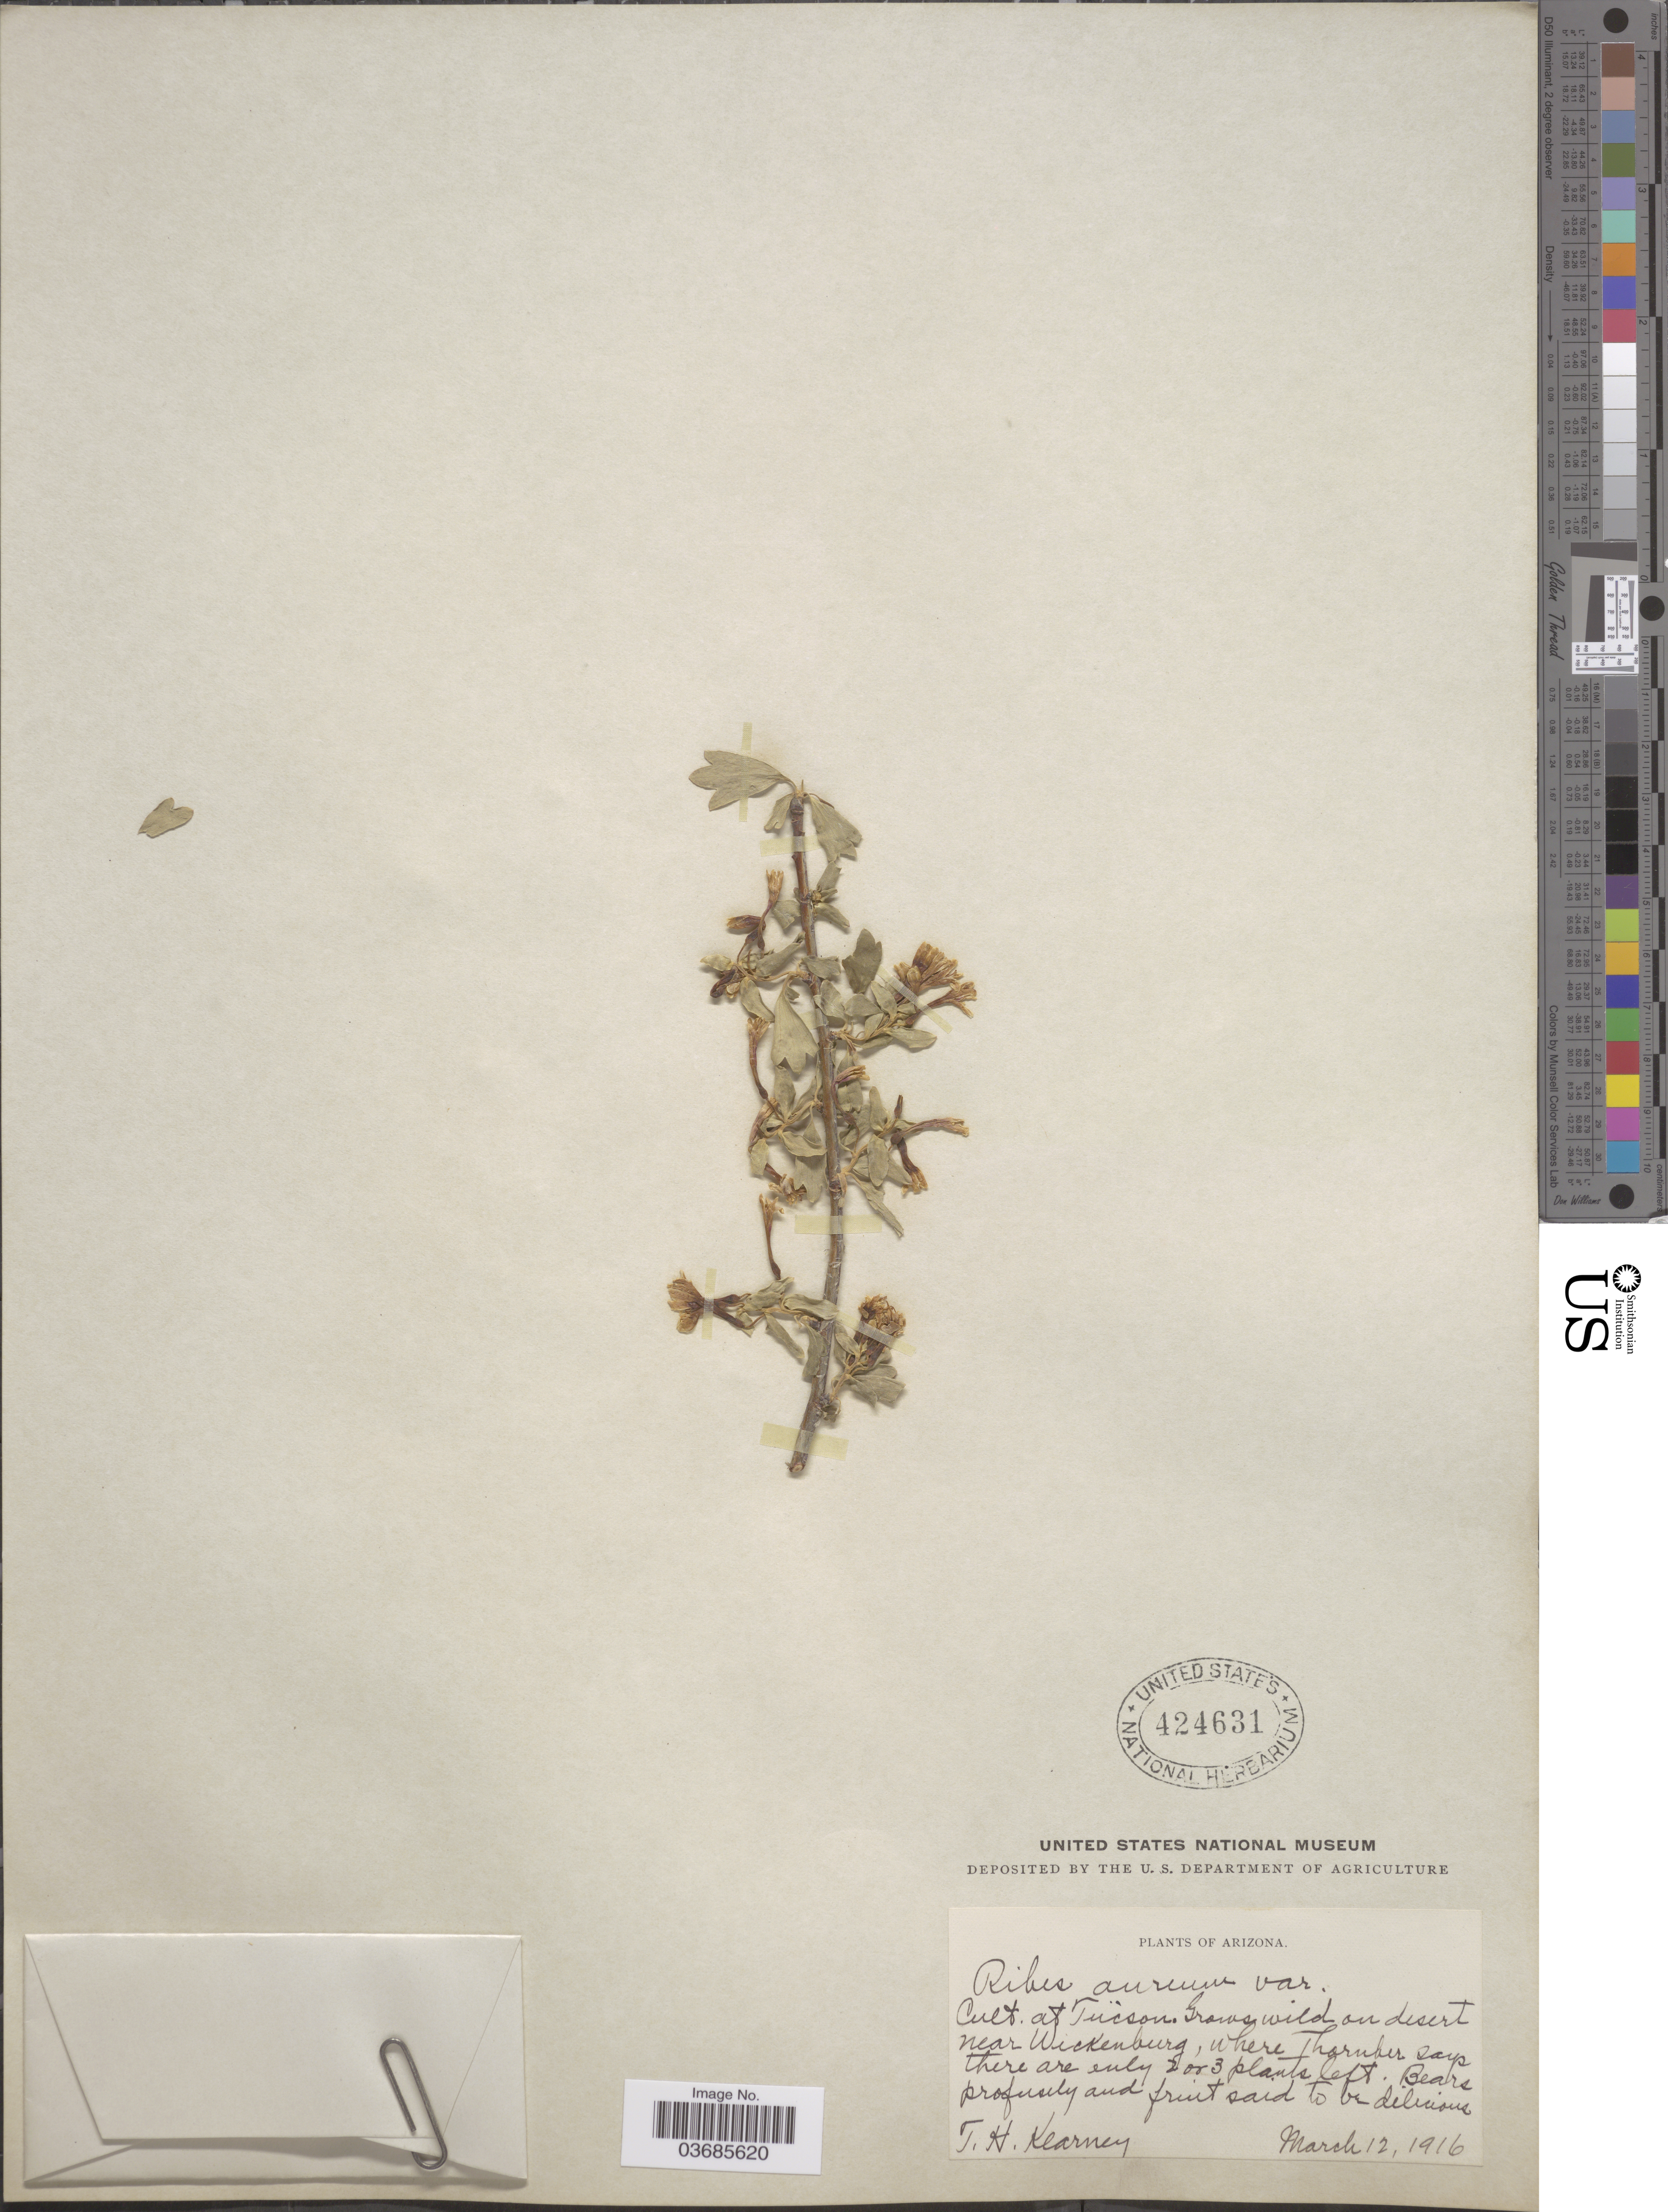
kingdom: Plantae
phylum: Tracheophyta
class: Magnoliopsida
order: Saxifragales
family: Grossulariaceae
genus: Ribes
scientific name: Ribes aureum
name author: Pursh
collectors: T. H. Kearney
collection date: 1916-03-12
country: United States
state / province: Arizona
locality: Tucson.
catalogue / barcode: US 424631